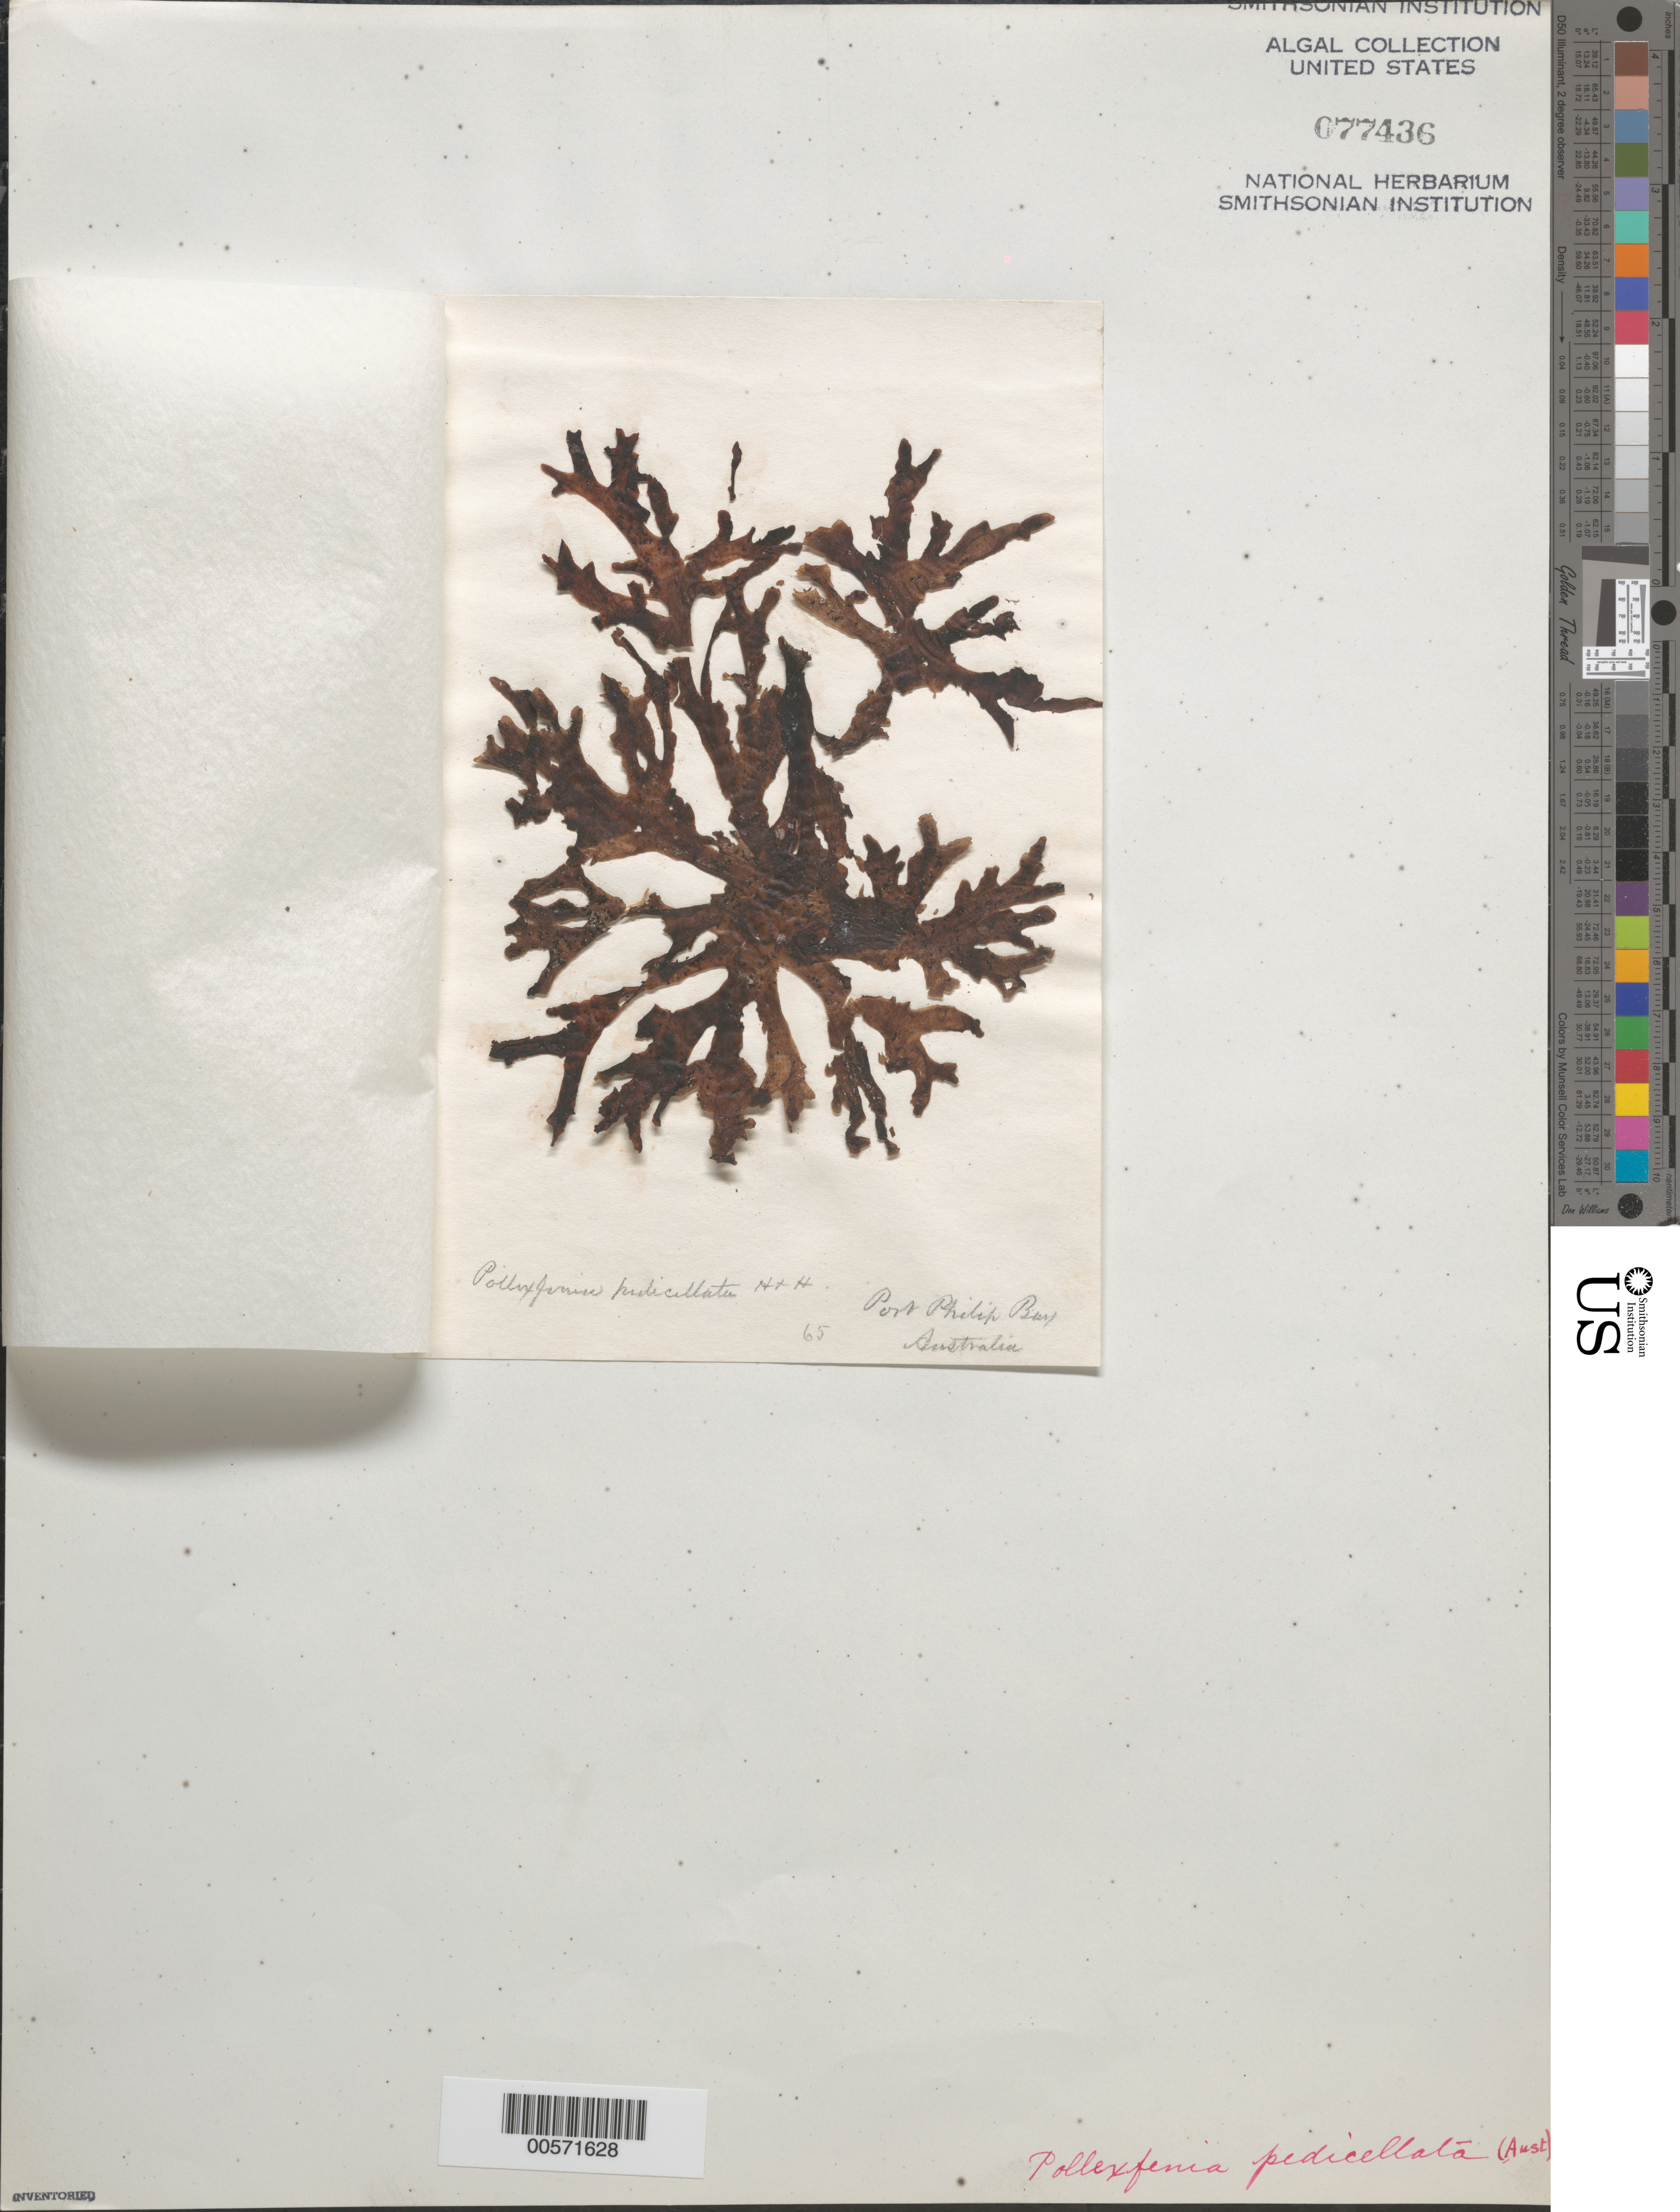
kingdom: Plantae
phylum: Rhodophyta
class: Florideophyceae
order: Ceramiales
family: Rhodomelaceae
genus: Pollexfenia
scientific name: Pollexfenia pedicellata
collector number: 65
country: Australia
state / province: Victoria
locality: Port Phillip Bay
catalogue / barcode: US 77436